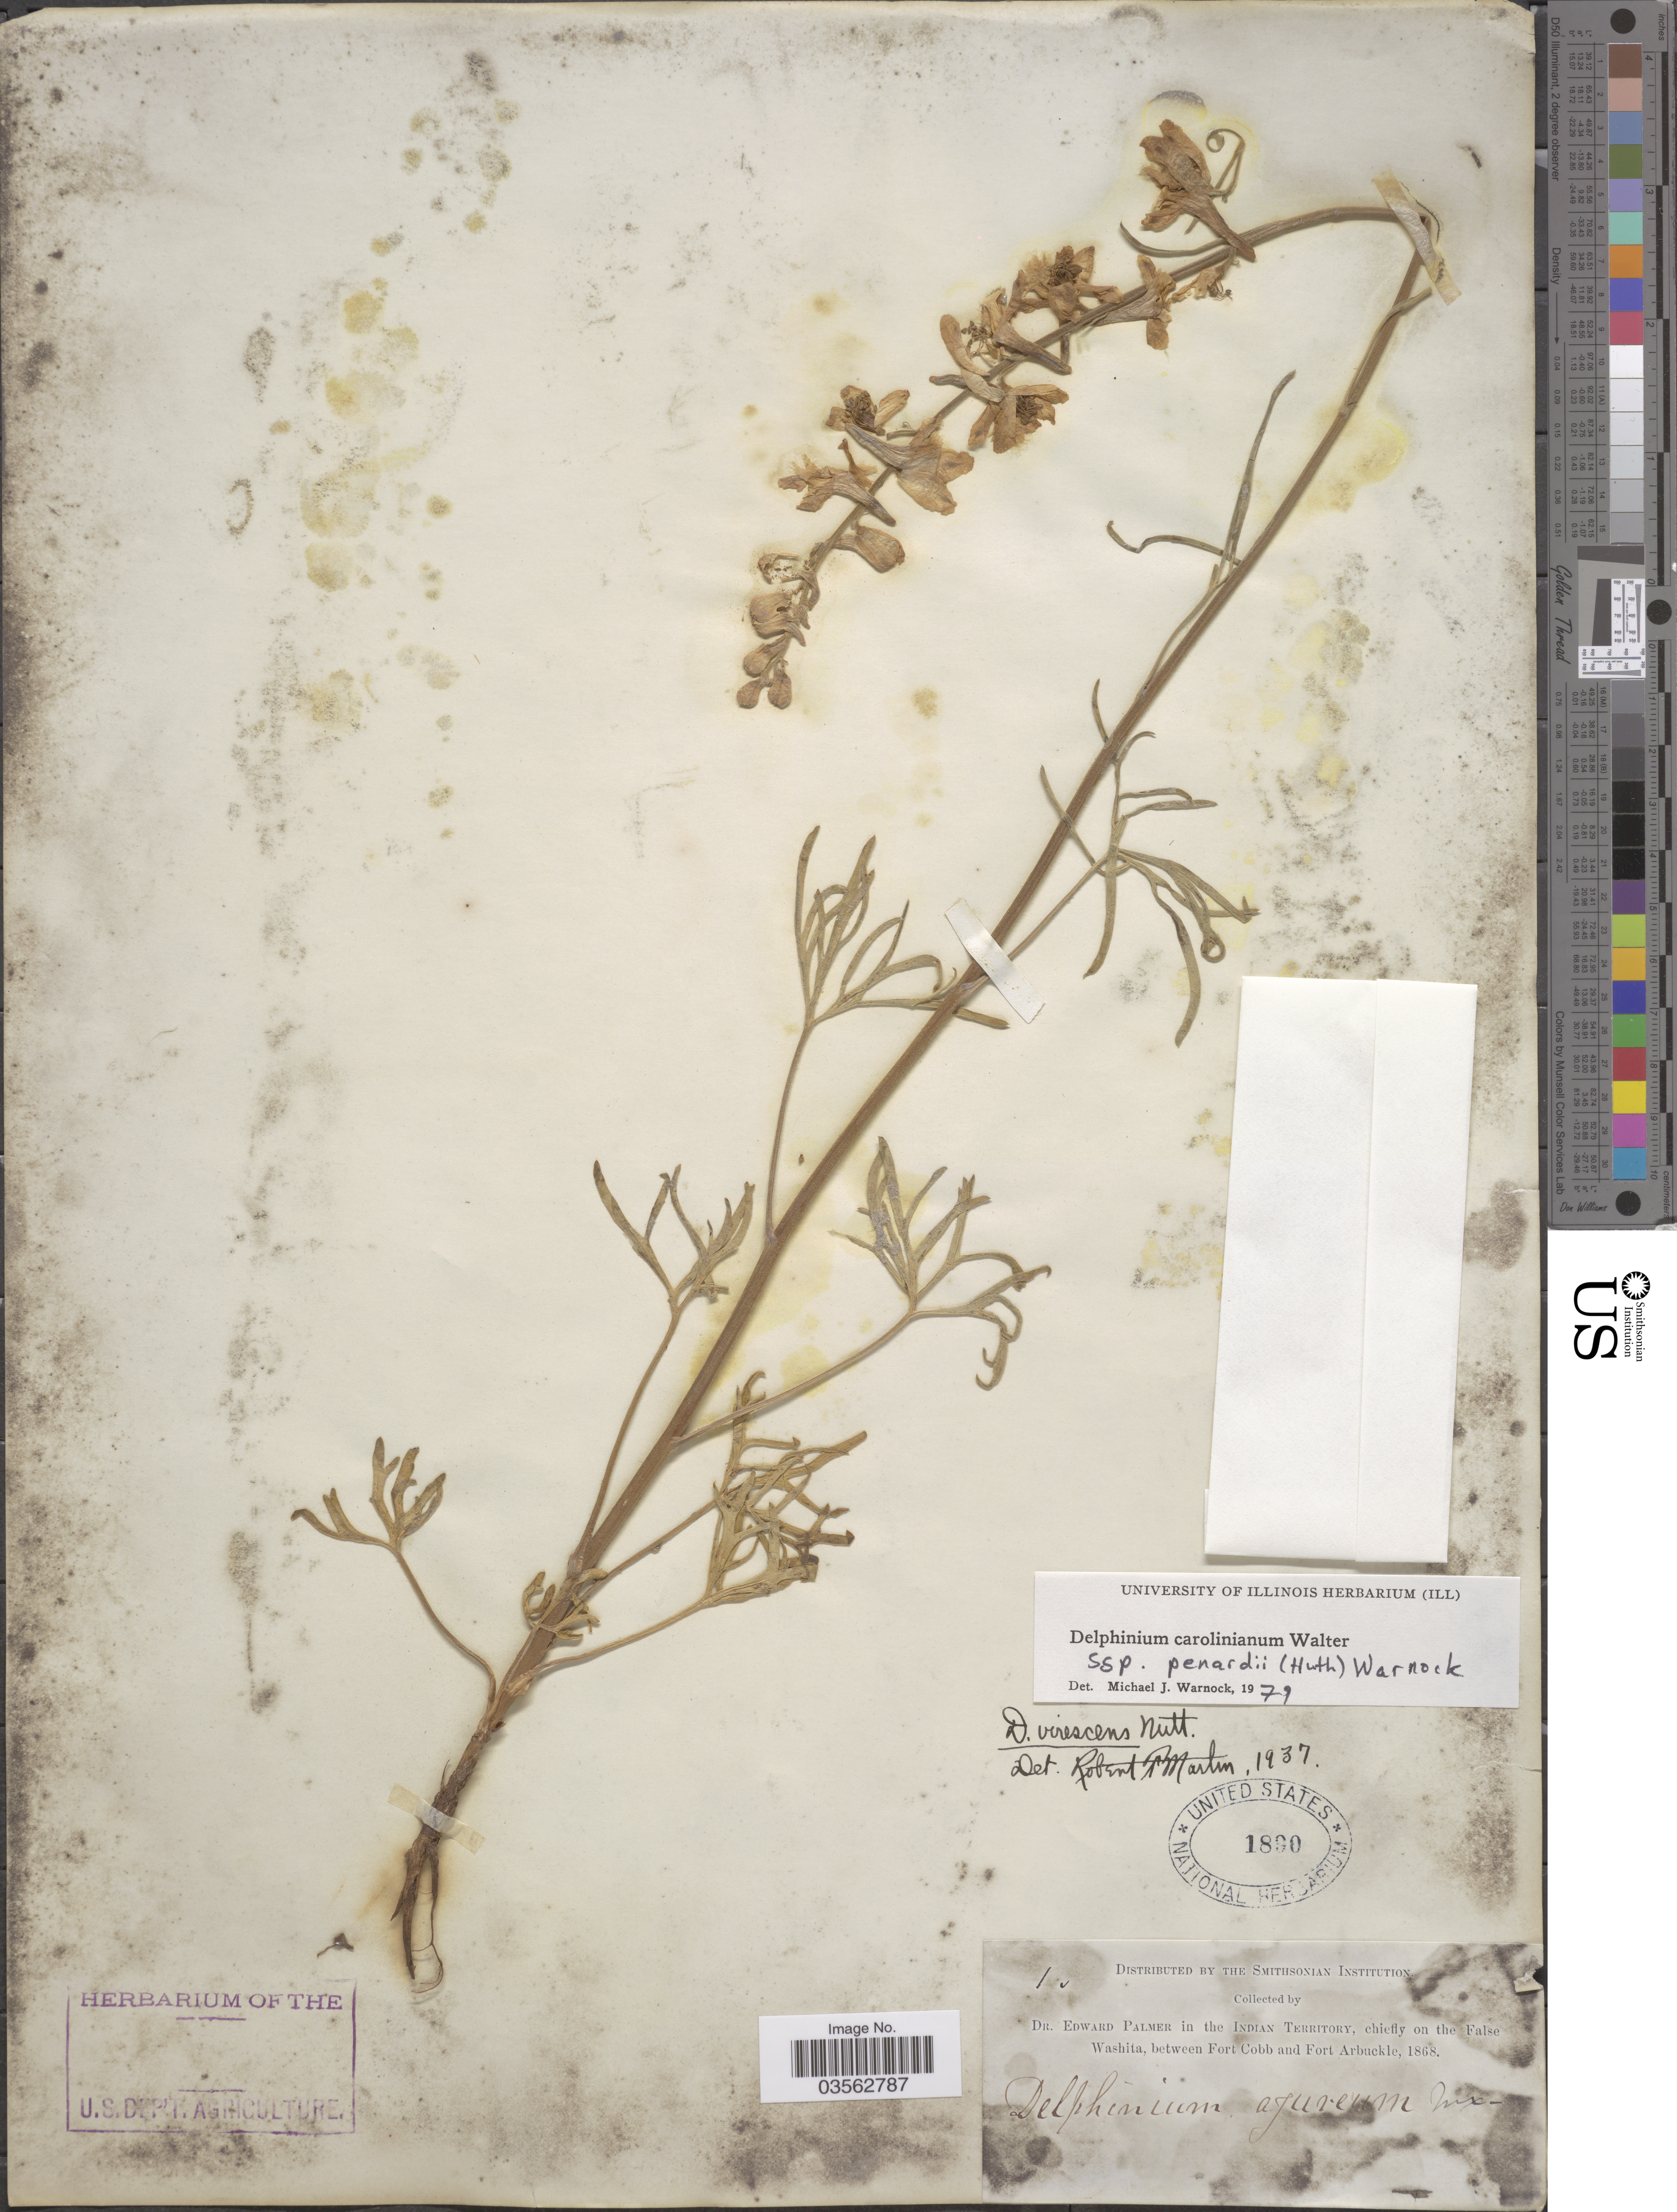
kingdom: Plantae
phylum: Tracheophyta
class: Magnoliopsida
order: Ranunculales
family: Ranunculaceae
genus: Delphinium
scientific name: Delphinium carolinianum subsp. penardii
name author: (Huth) M.J. Warnock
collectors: E. Palmer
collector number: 1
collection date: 1868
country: United States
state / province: Oklahoma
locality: The Indian Territory, chiefly on the False Washita, between Fort Cobb and Fort Arbuckle.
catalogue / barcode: US 1890